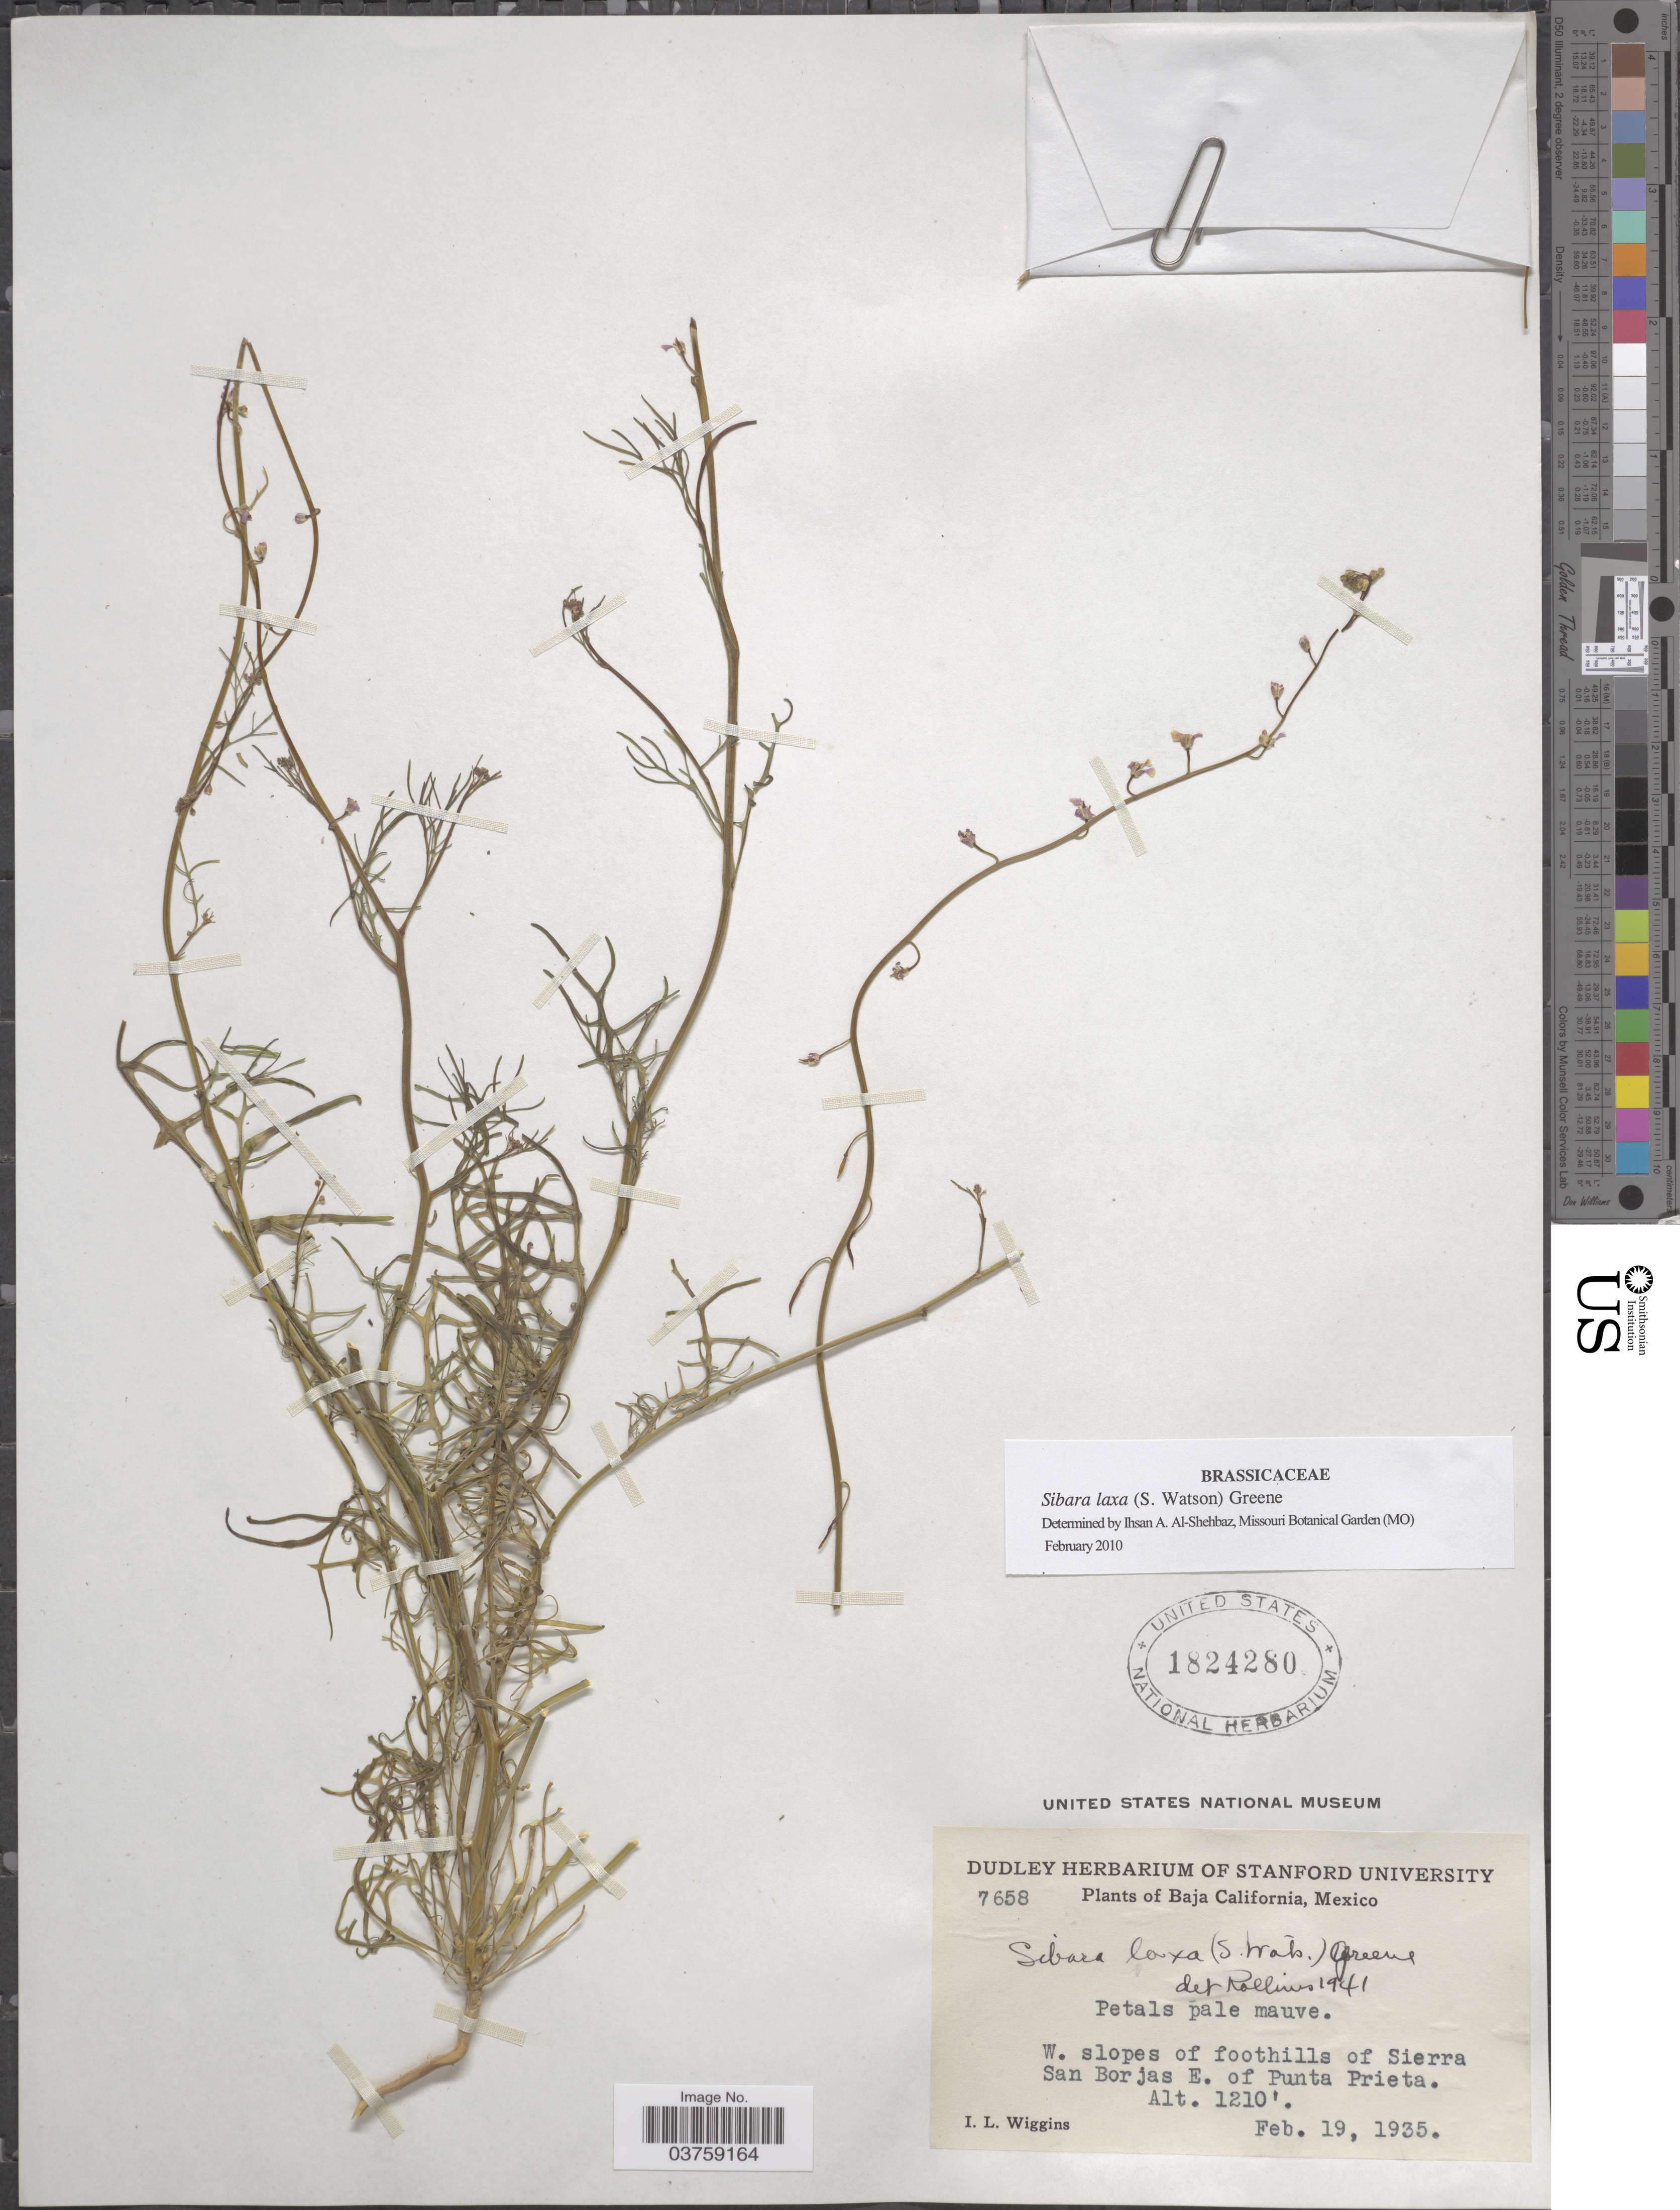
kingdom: Plantae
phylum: Tracheophyta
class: Magnoliopsida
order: Brassicales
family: Brassicaceae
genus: Sibara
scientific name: Sibara laxa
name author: (S. Watson) Greene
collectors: I. L. Wiggins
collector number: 7658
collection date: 1935-02-19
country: Mexico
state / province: Baja California Norte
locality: W. slopes of foothills of Sierra San Borjas E. of Punta Prieta.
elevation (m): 369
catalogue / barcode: US 1824280